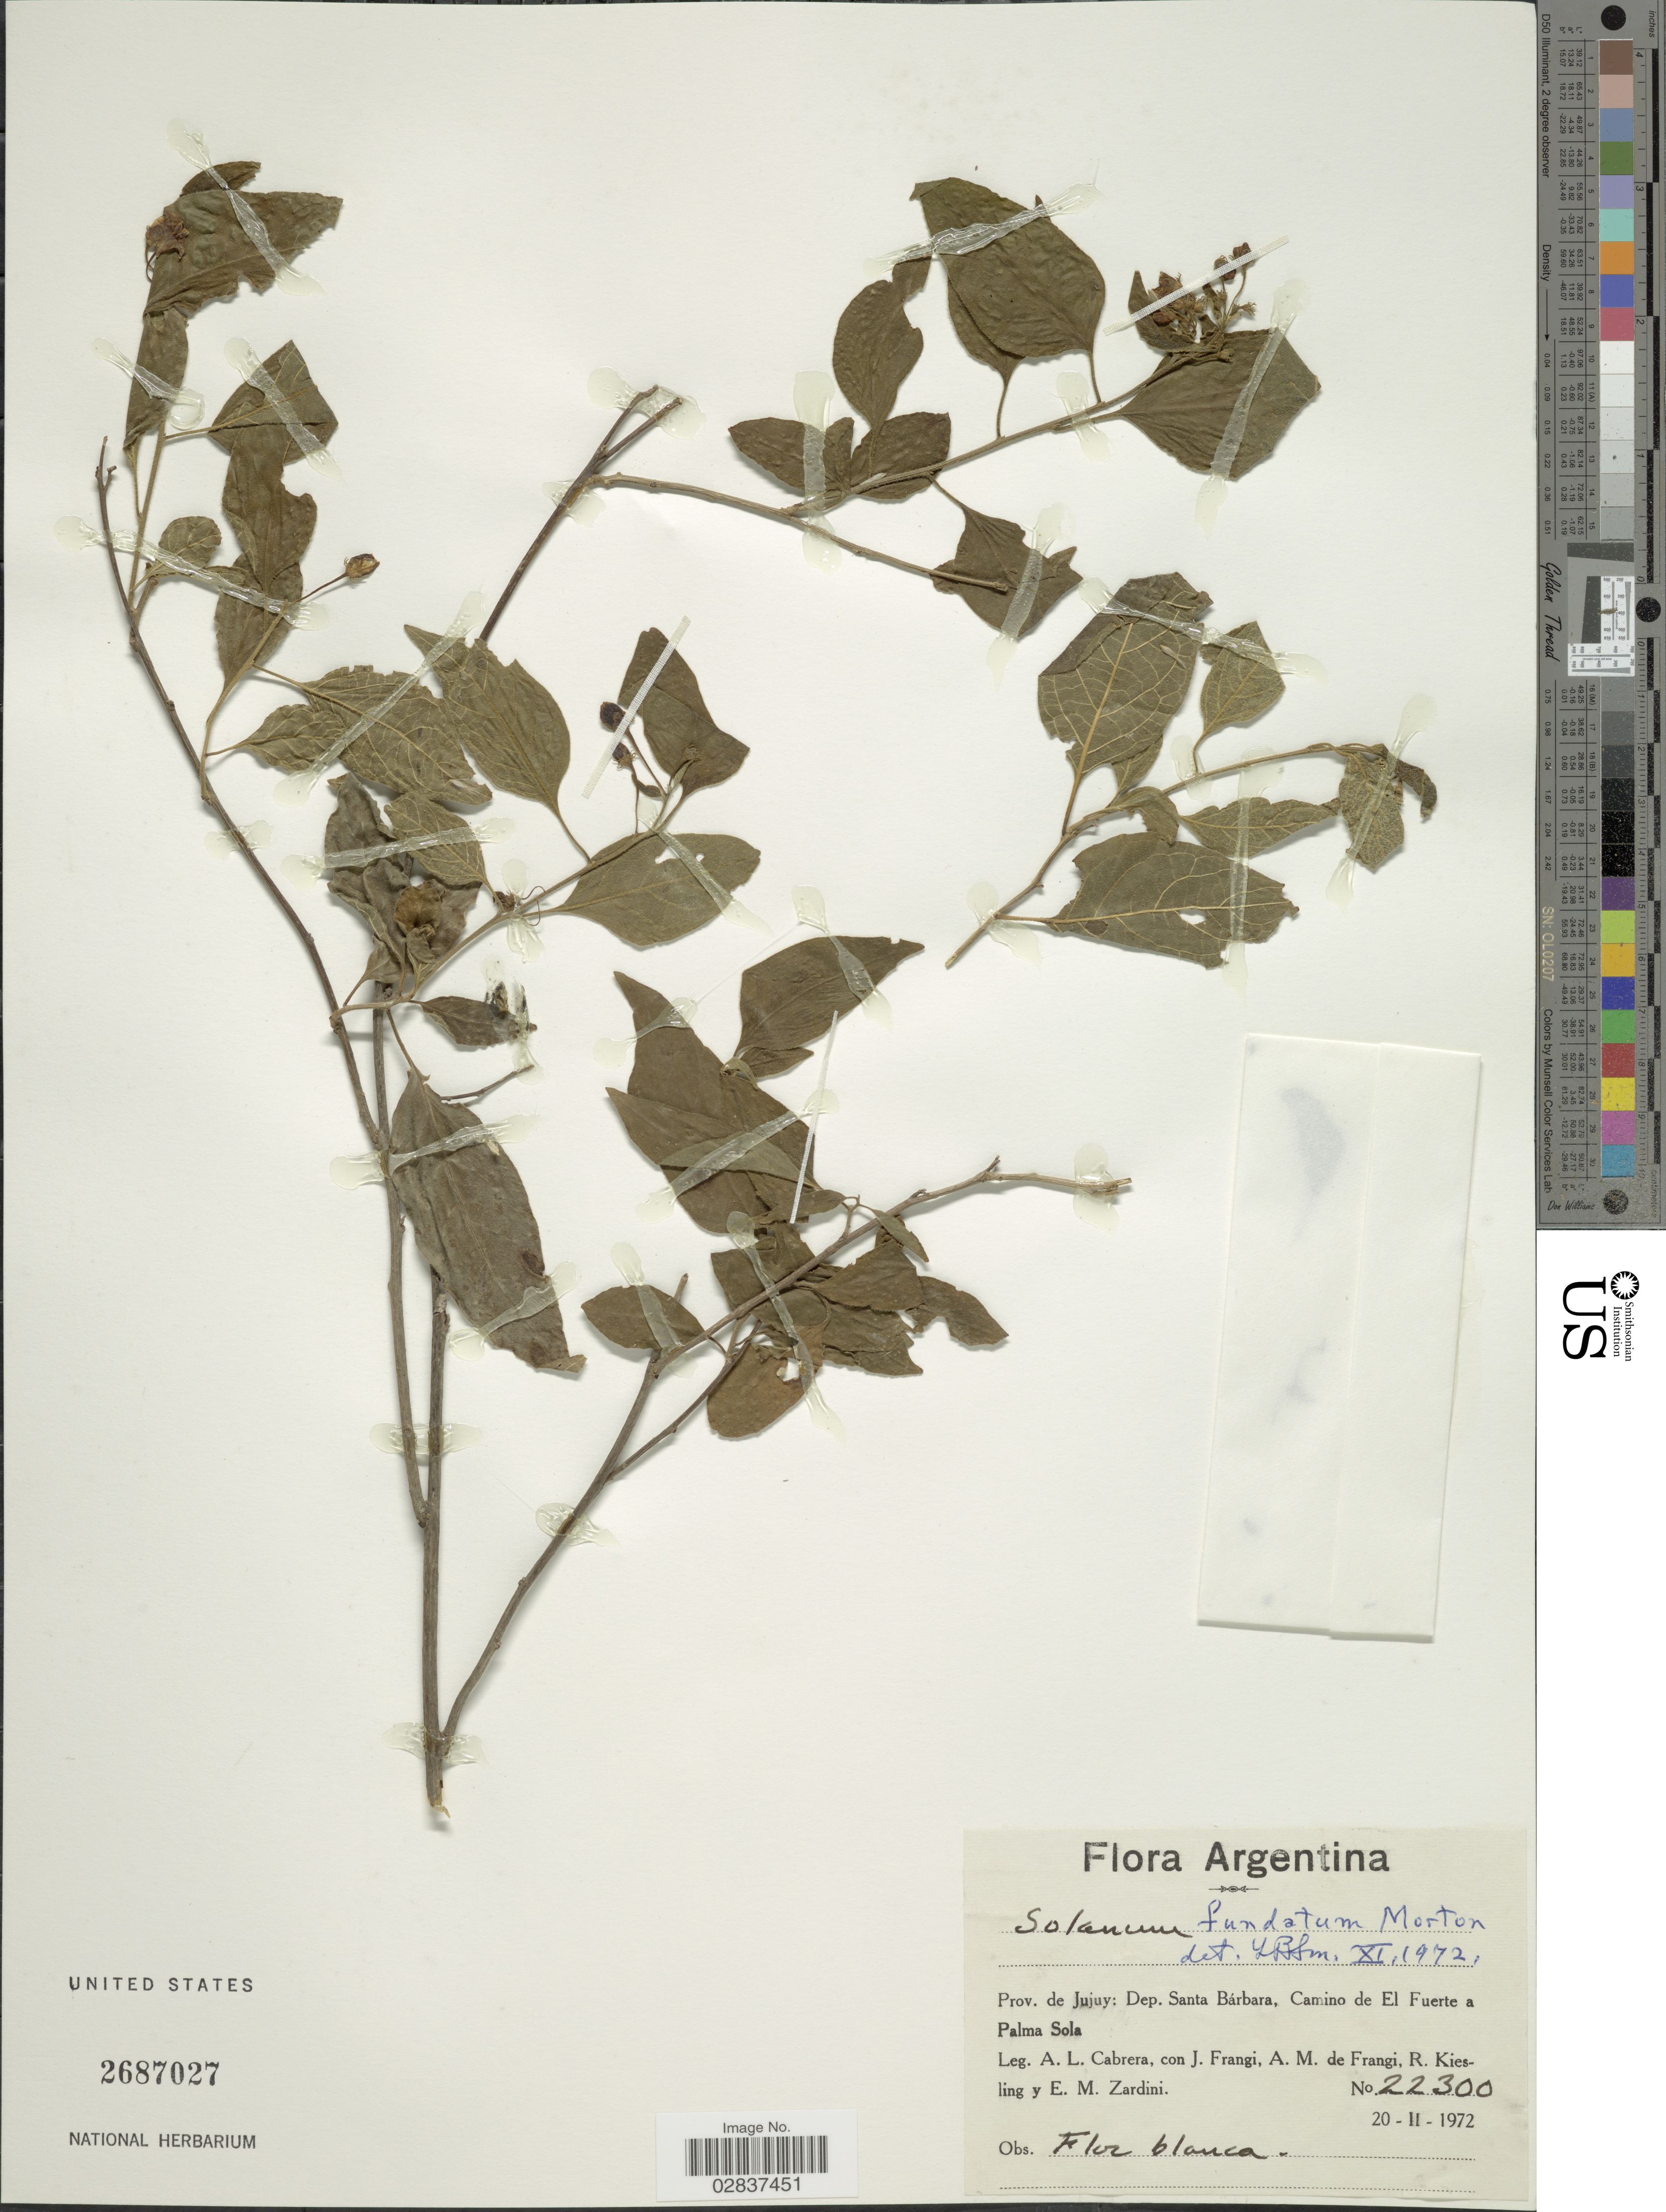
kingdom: Plantae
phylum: Tracheophyta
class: Magnoliopsida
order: Solanales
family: Solanaceae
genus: Lycianthes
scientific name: Lycianthes fasciculata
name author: (Rusby) Bitter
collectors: A. L. Cabrera, J. Frangi, A. Frangi, R. Kiesling & E. M. Zardini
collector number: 22300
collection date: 1972-02-20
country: Argentina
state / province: Jujuy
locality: Dep. Santa Bárbara, Camino de El Fuerte a Palma Sola.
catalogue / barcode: US 2687027